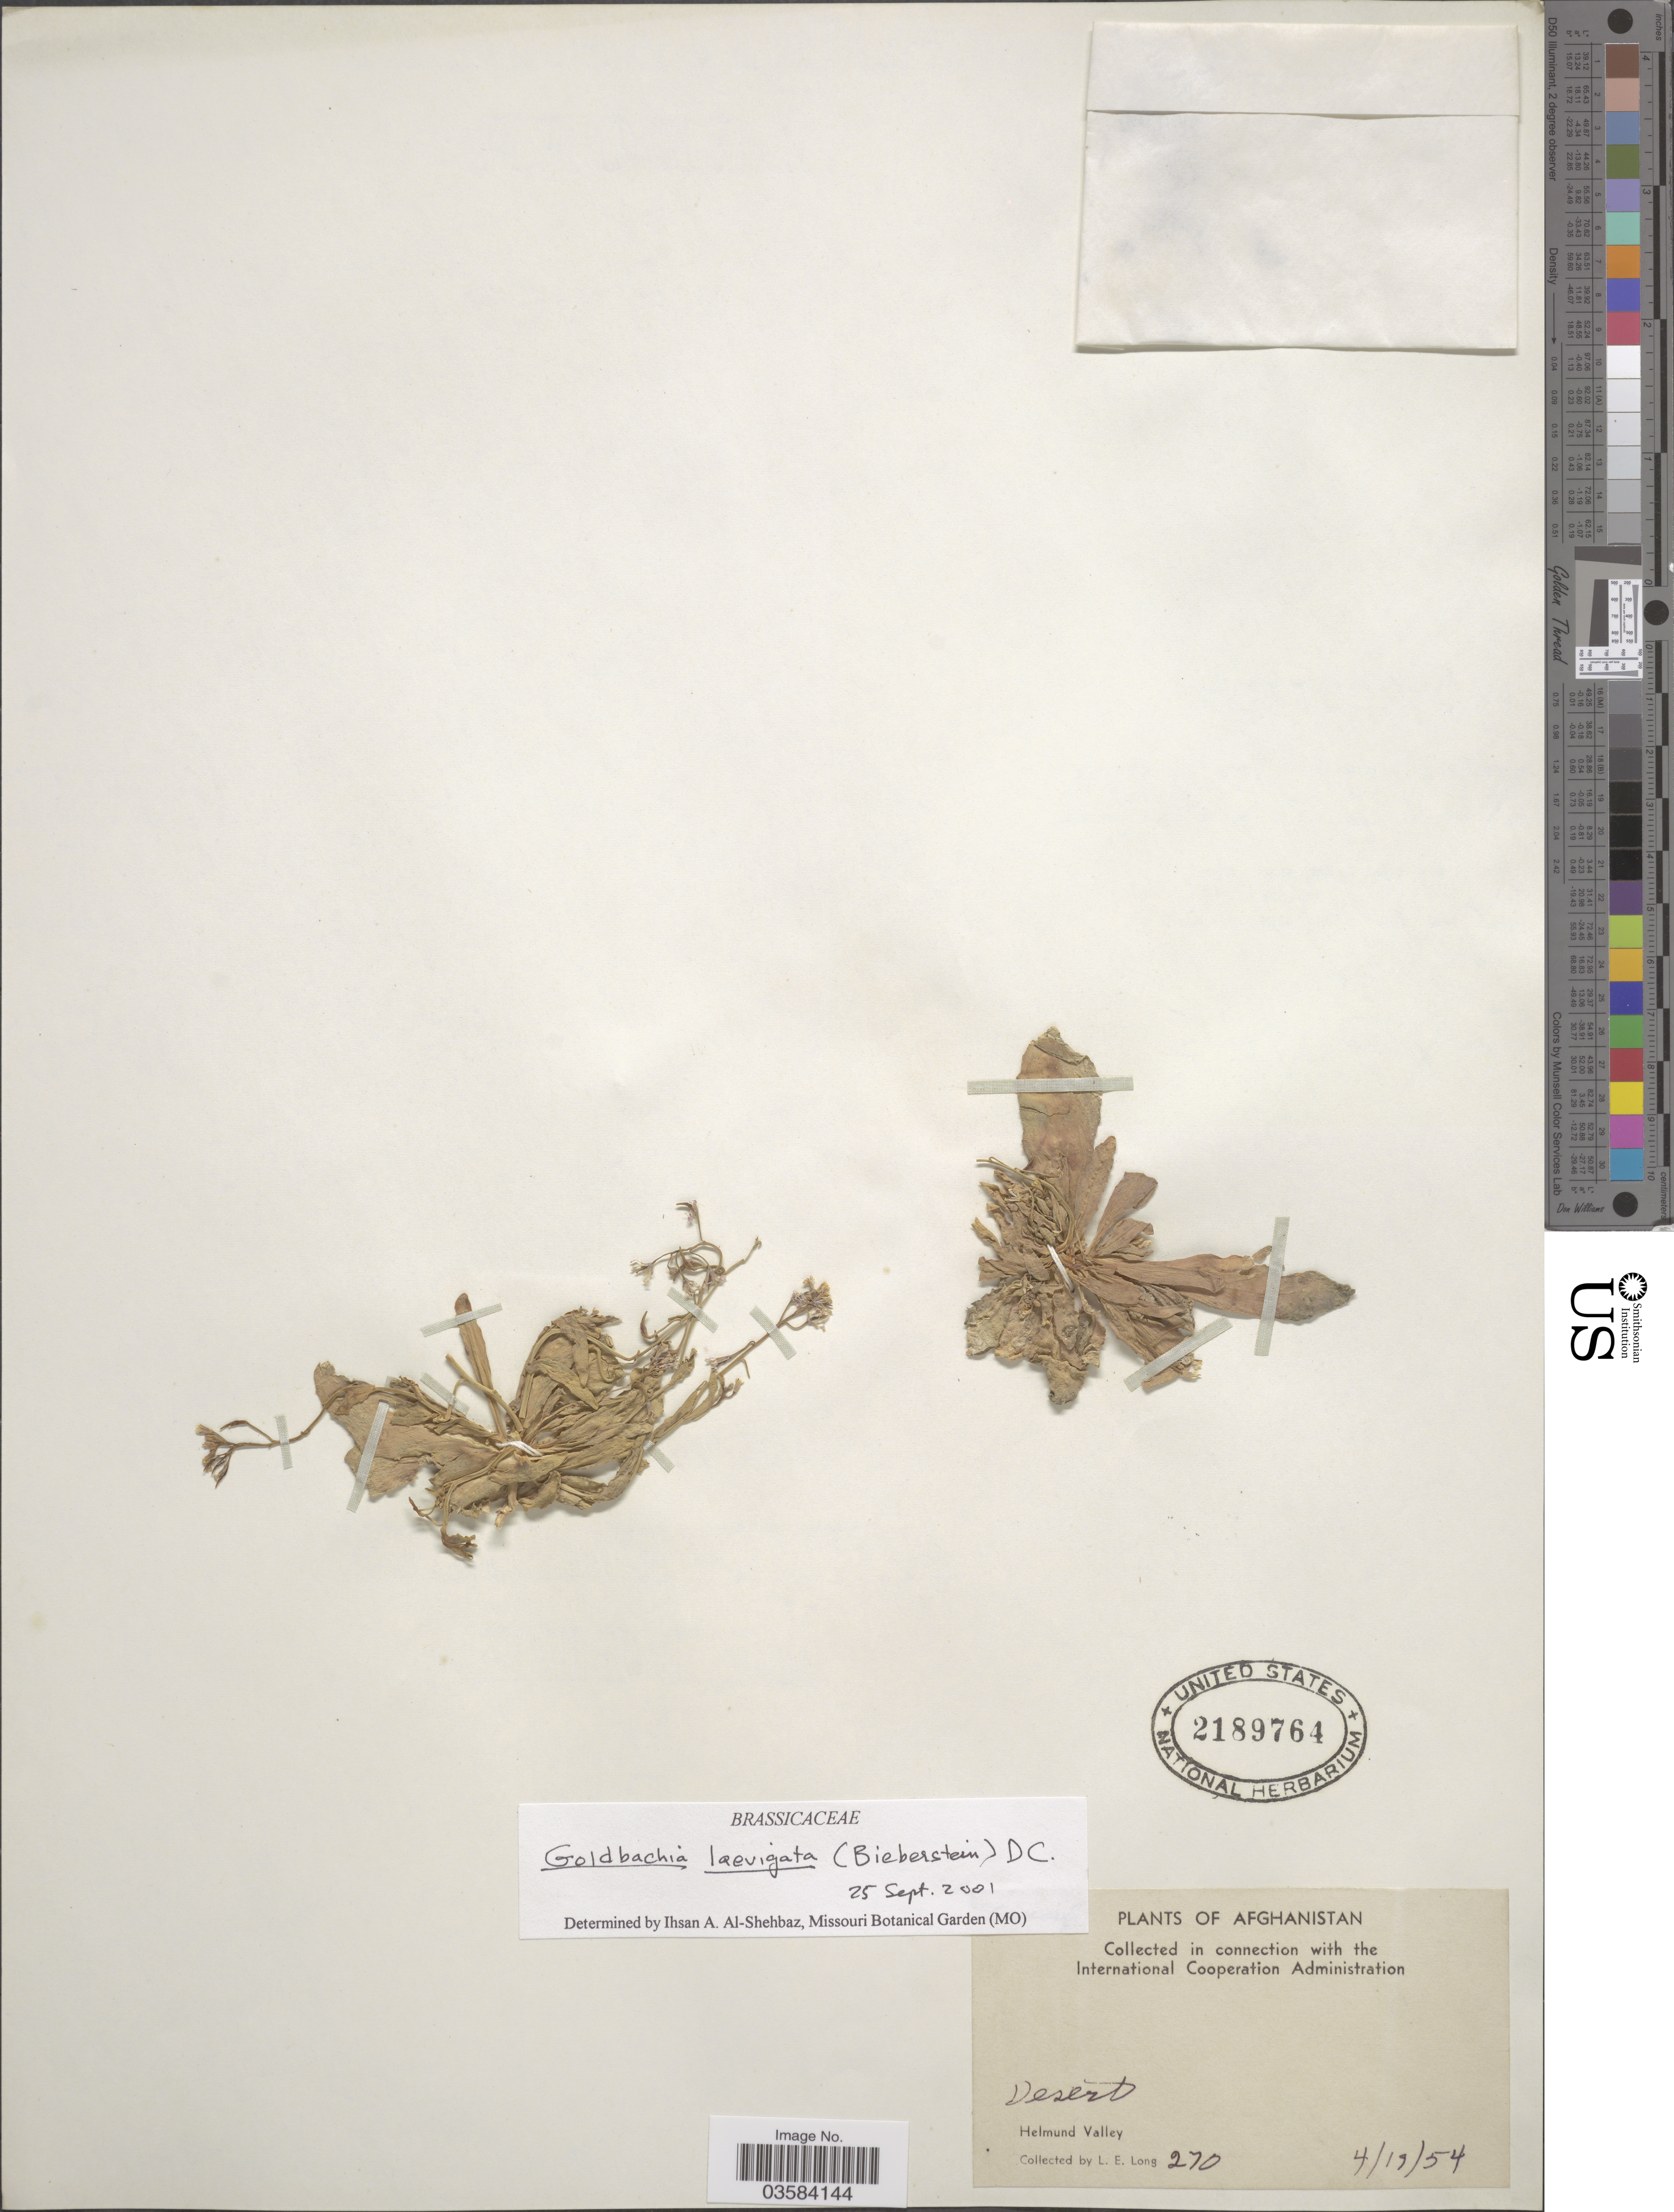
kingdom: Plantae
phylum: Tracheophyta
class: Magnoliopsida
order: Brassicales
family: Brassicaceae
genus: Goldbachia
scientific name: Goldbachia laevigata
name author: (M. Bieb.) DC.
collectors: L. E. Long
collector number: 270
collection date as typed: Transcribed d/m/y: 19/4/54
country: Afghanistan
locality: Desert. Helmund Valley.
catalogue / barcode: US 2189764